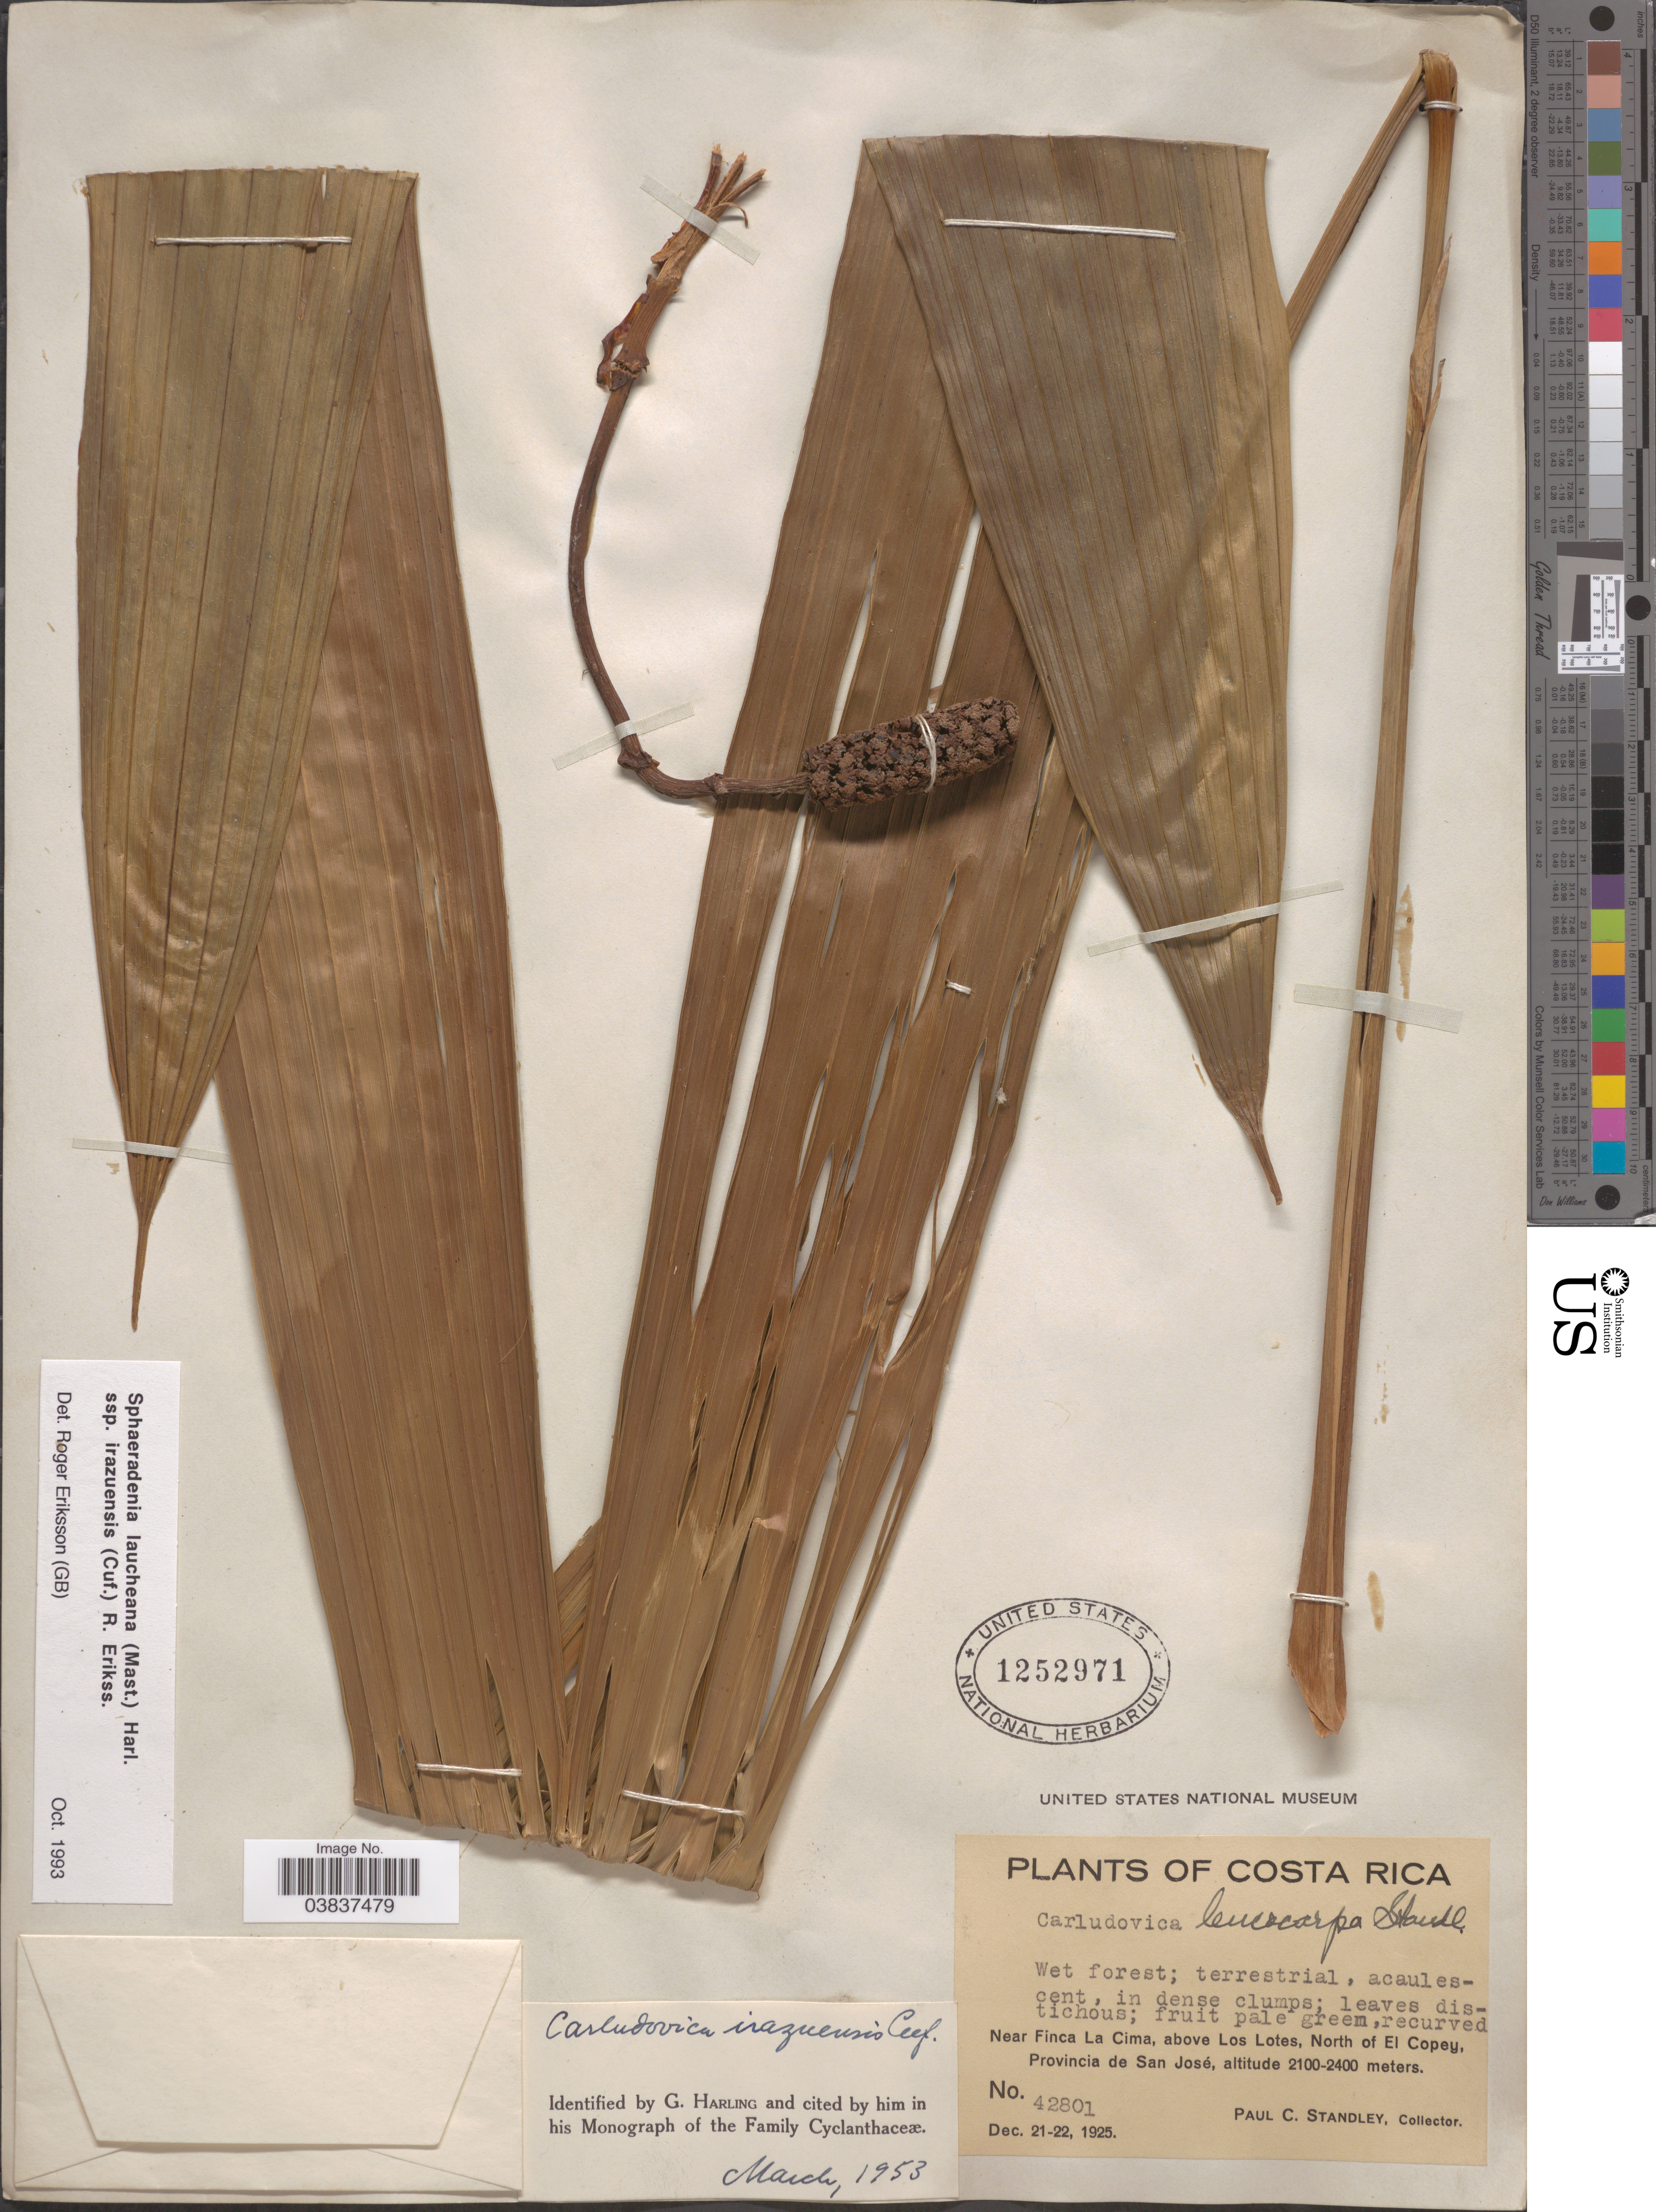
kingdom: Plantae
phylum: Tracheophyta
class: Liliopsida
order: Pandanales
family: Cyclanthaceae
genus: Sphaeradenia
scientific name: Sphaeradenia laucheana subsp. irazuensis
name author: (Cufod.) R. Erikss.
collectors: P. C. Standley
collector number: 42801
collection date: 1925-12-21/1925-12-22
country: Costa Rica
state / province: San José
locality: Near Finca La Cima, above Los Lotes, North of El Copey.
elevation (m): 2100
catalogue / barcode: US 1252971